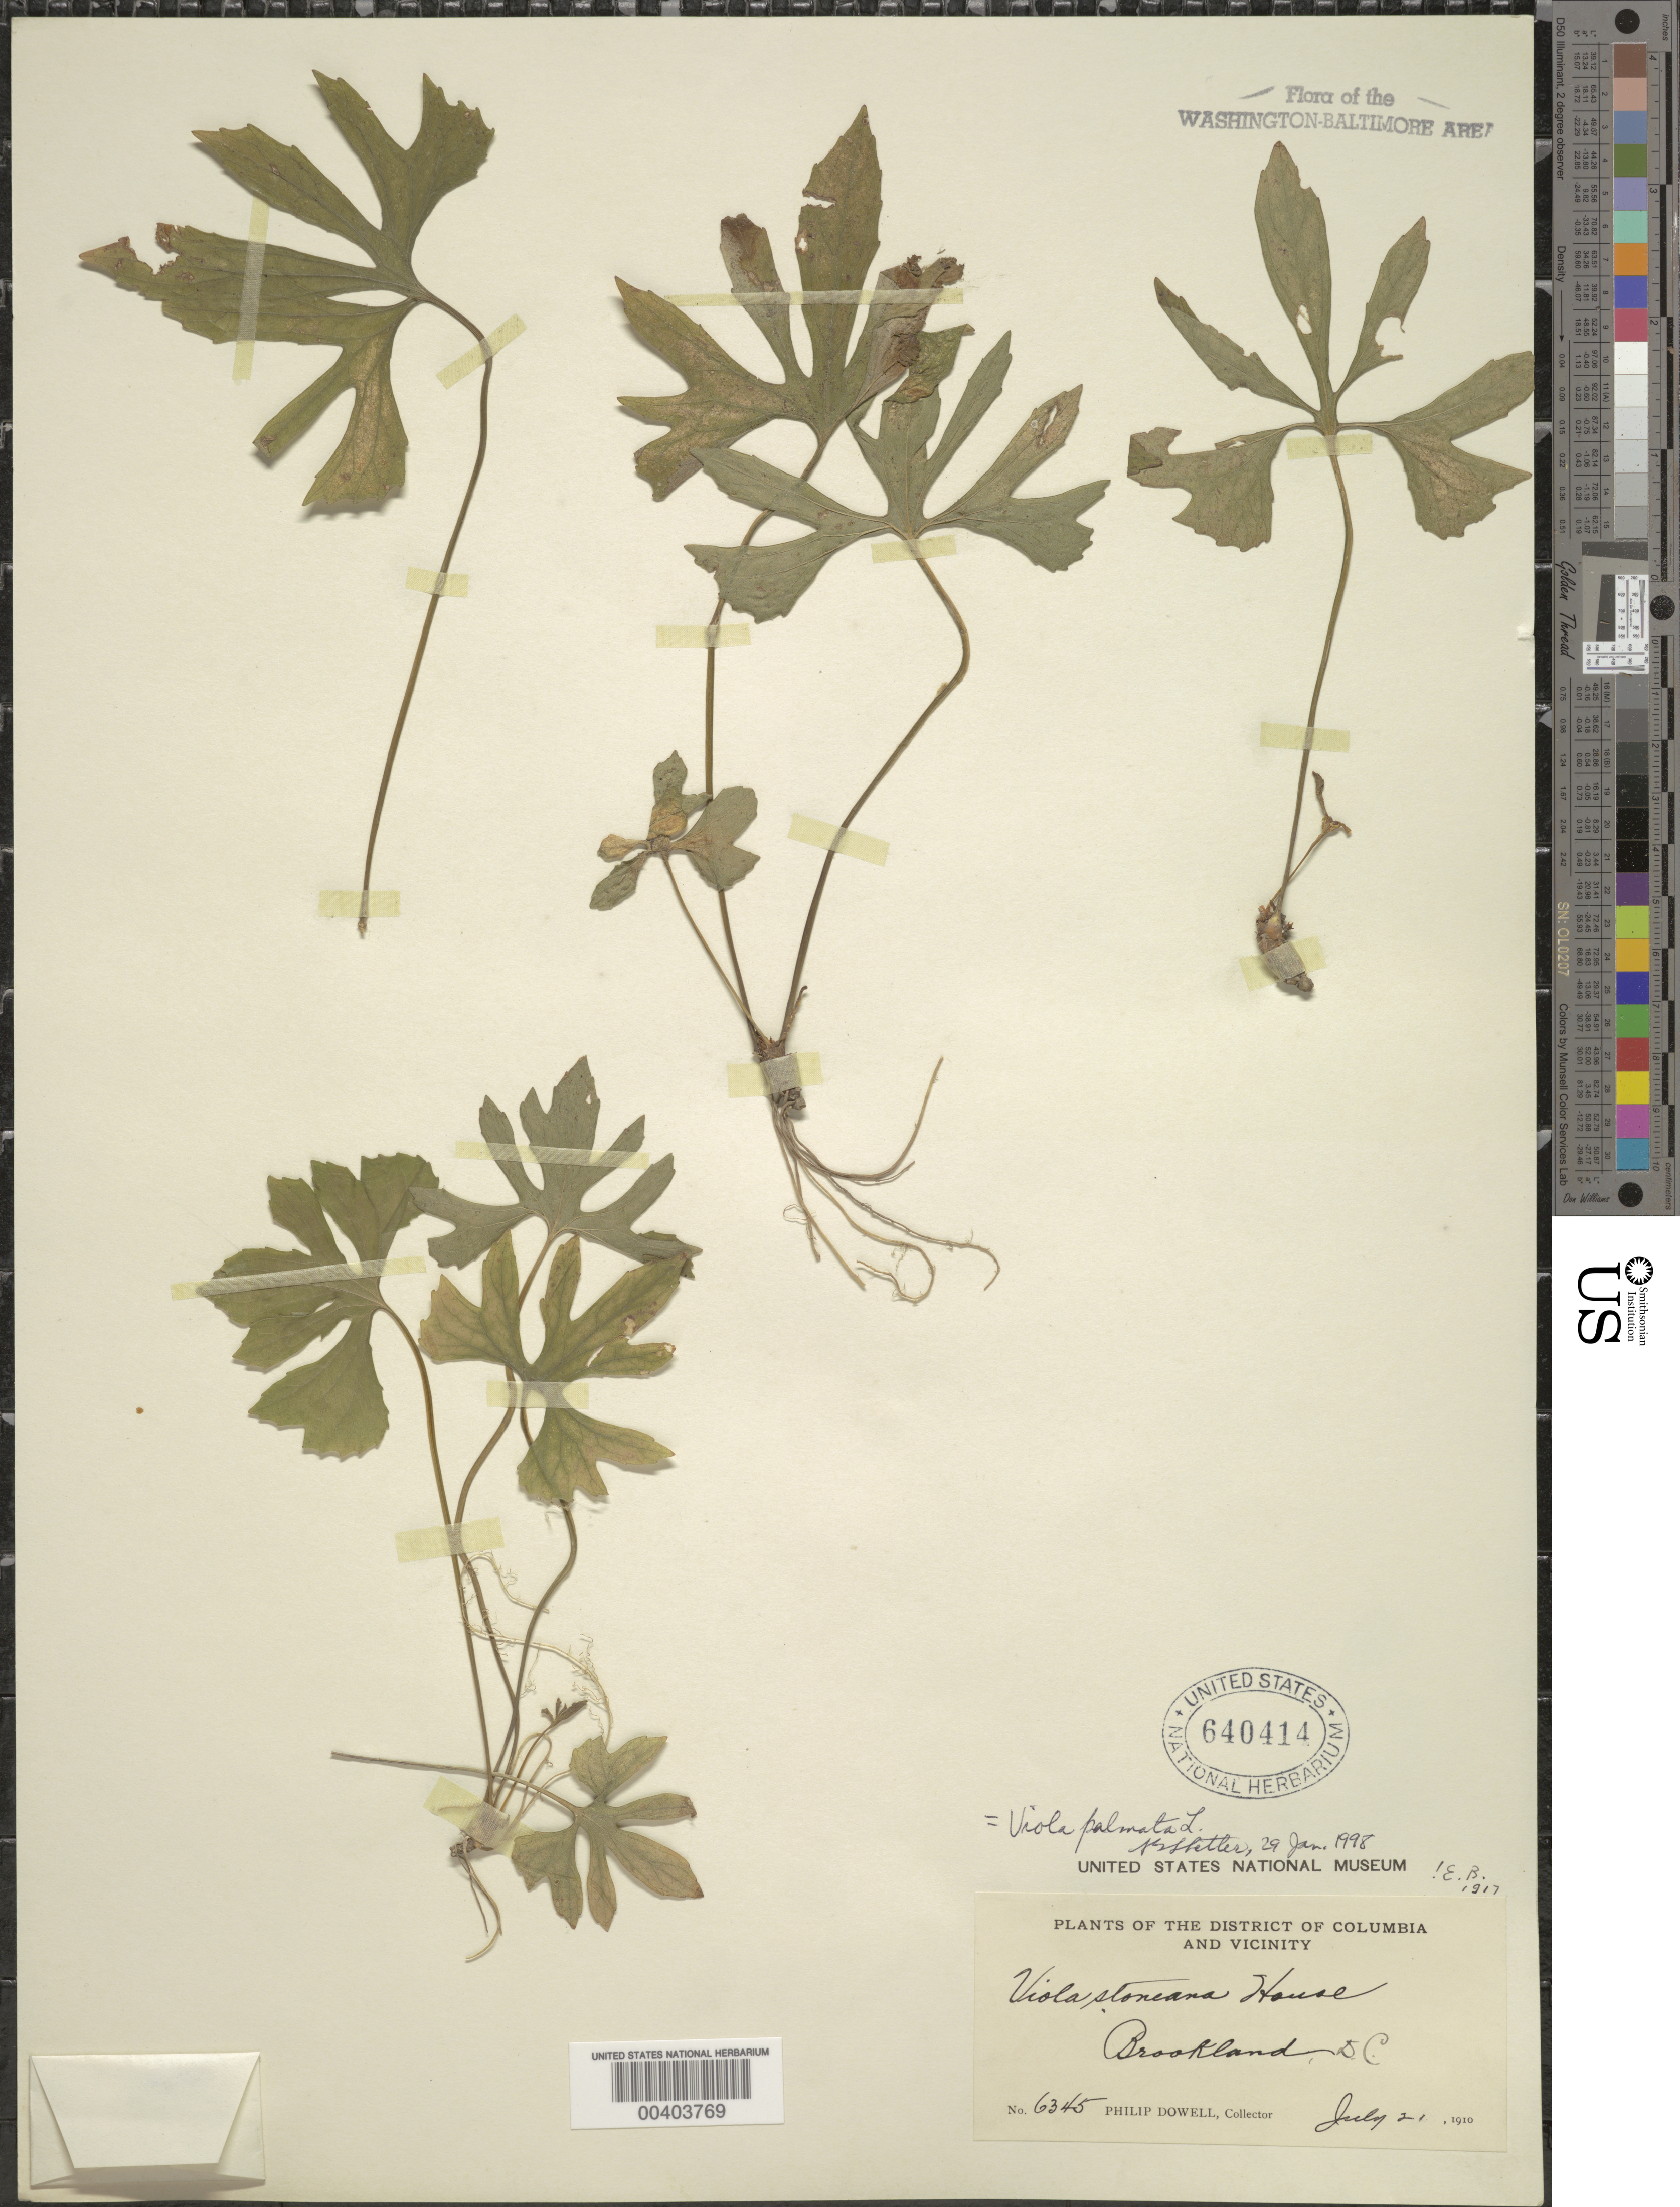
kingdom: Plantae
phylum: Tracheophyta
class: Magnoliopsida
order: Malpighiales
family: Violaceae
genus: Viola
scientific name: Viola palmata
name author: L.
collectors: P. Dowell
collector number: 6345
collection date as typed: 21 Jul 1910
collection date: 1910-07-21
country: United States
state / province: District of Columbia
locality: Brookland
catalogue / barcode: US 640414